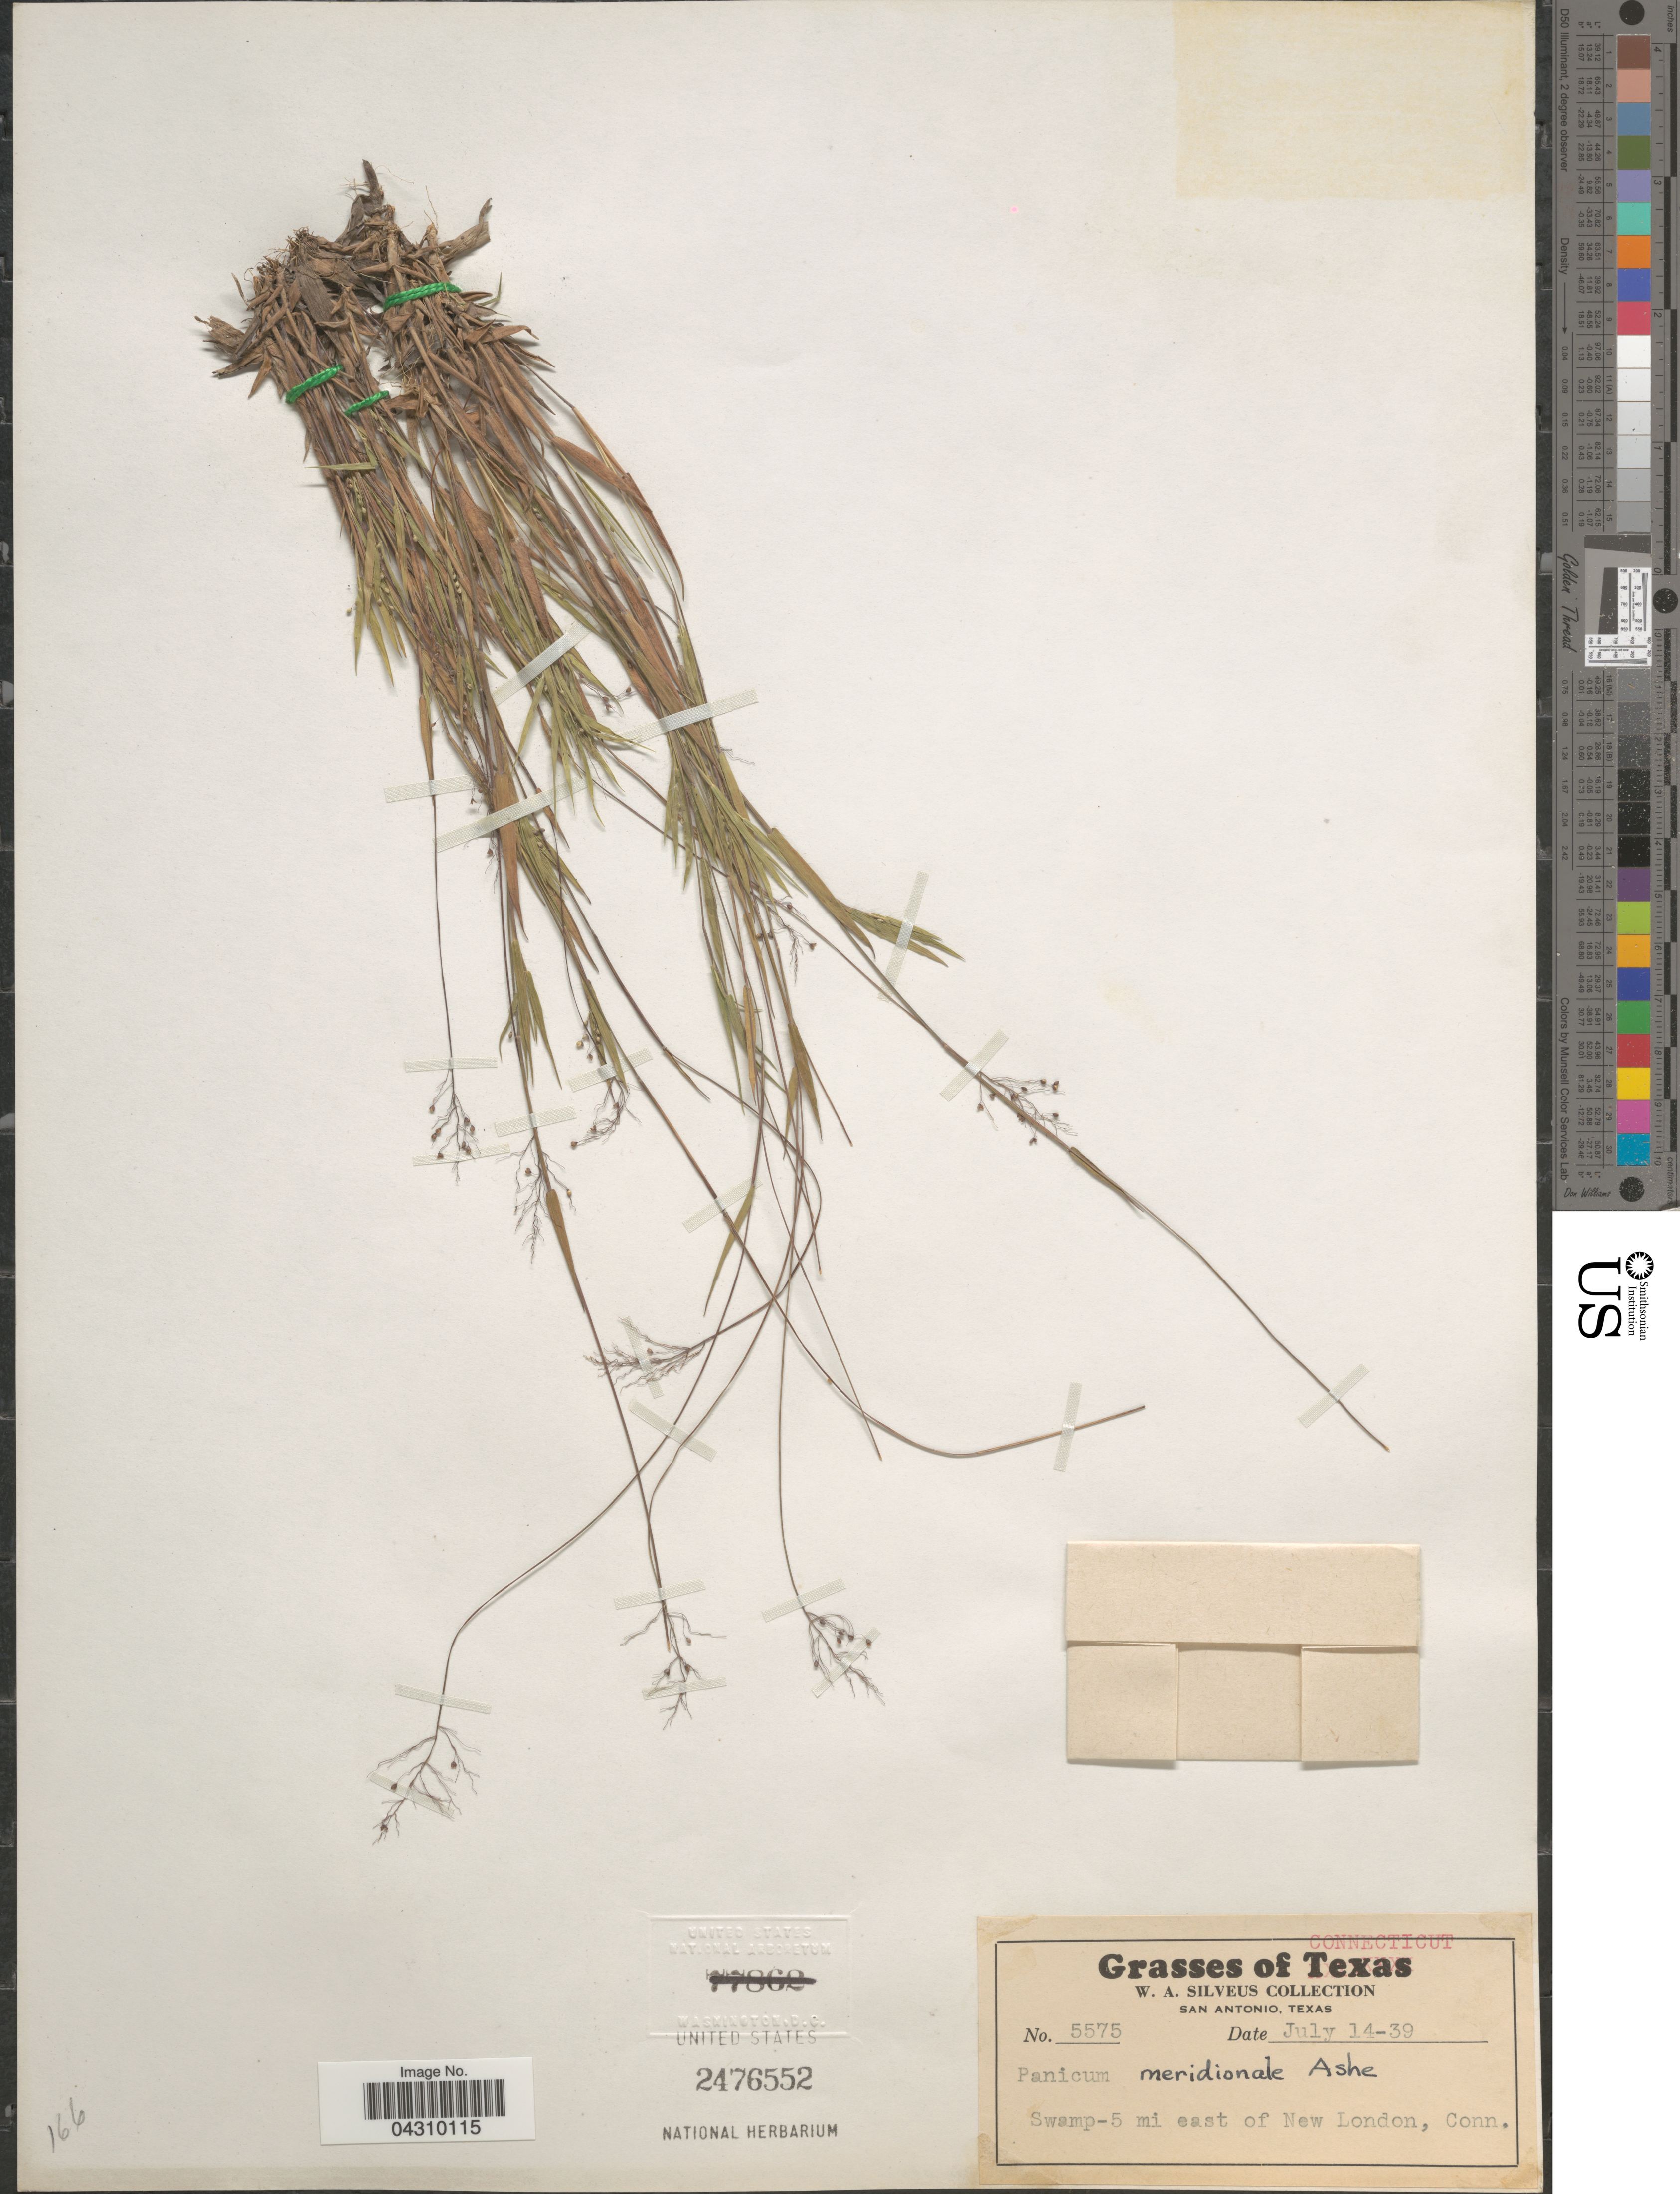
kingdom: Plantae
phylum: Tracheophyta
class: Liliopsida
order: Poales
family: Poaceae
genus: Dichanthelium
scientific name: Dichanthelium acuminatum var. acuminatum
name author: (Sw.) Gould & C.A. Clark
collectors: W. Silveus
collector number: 5575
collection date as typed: Transcribed d/m/y: 14/7/39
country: United States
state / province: Connecticut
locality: Swamp-5 mi east of New London.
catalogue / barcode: US 2476552